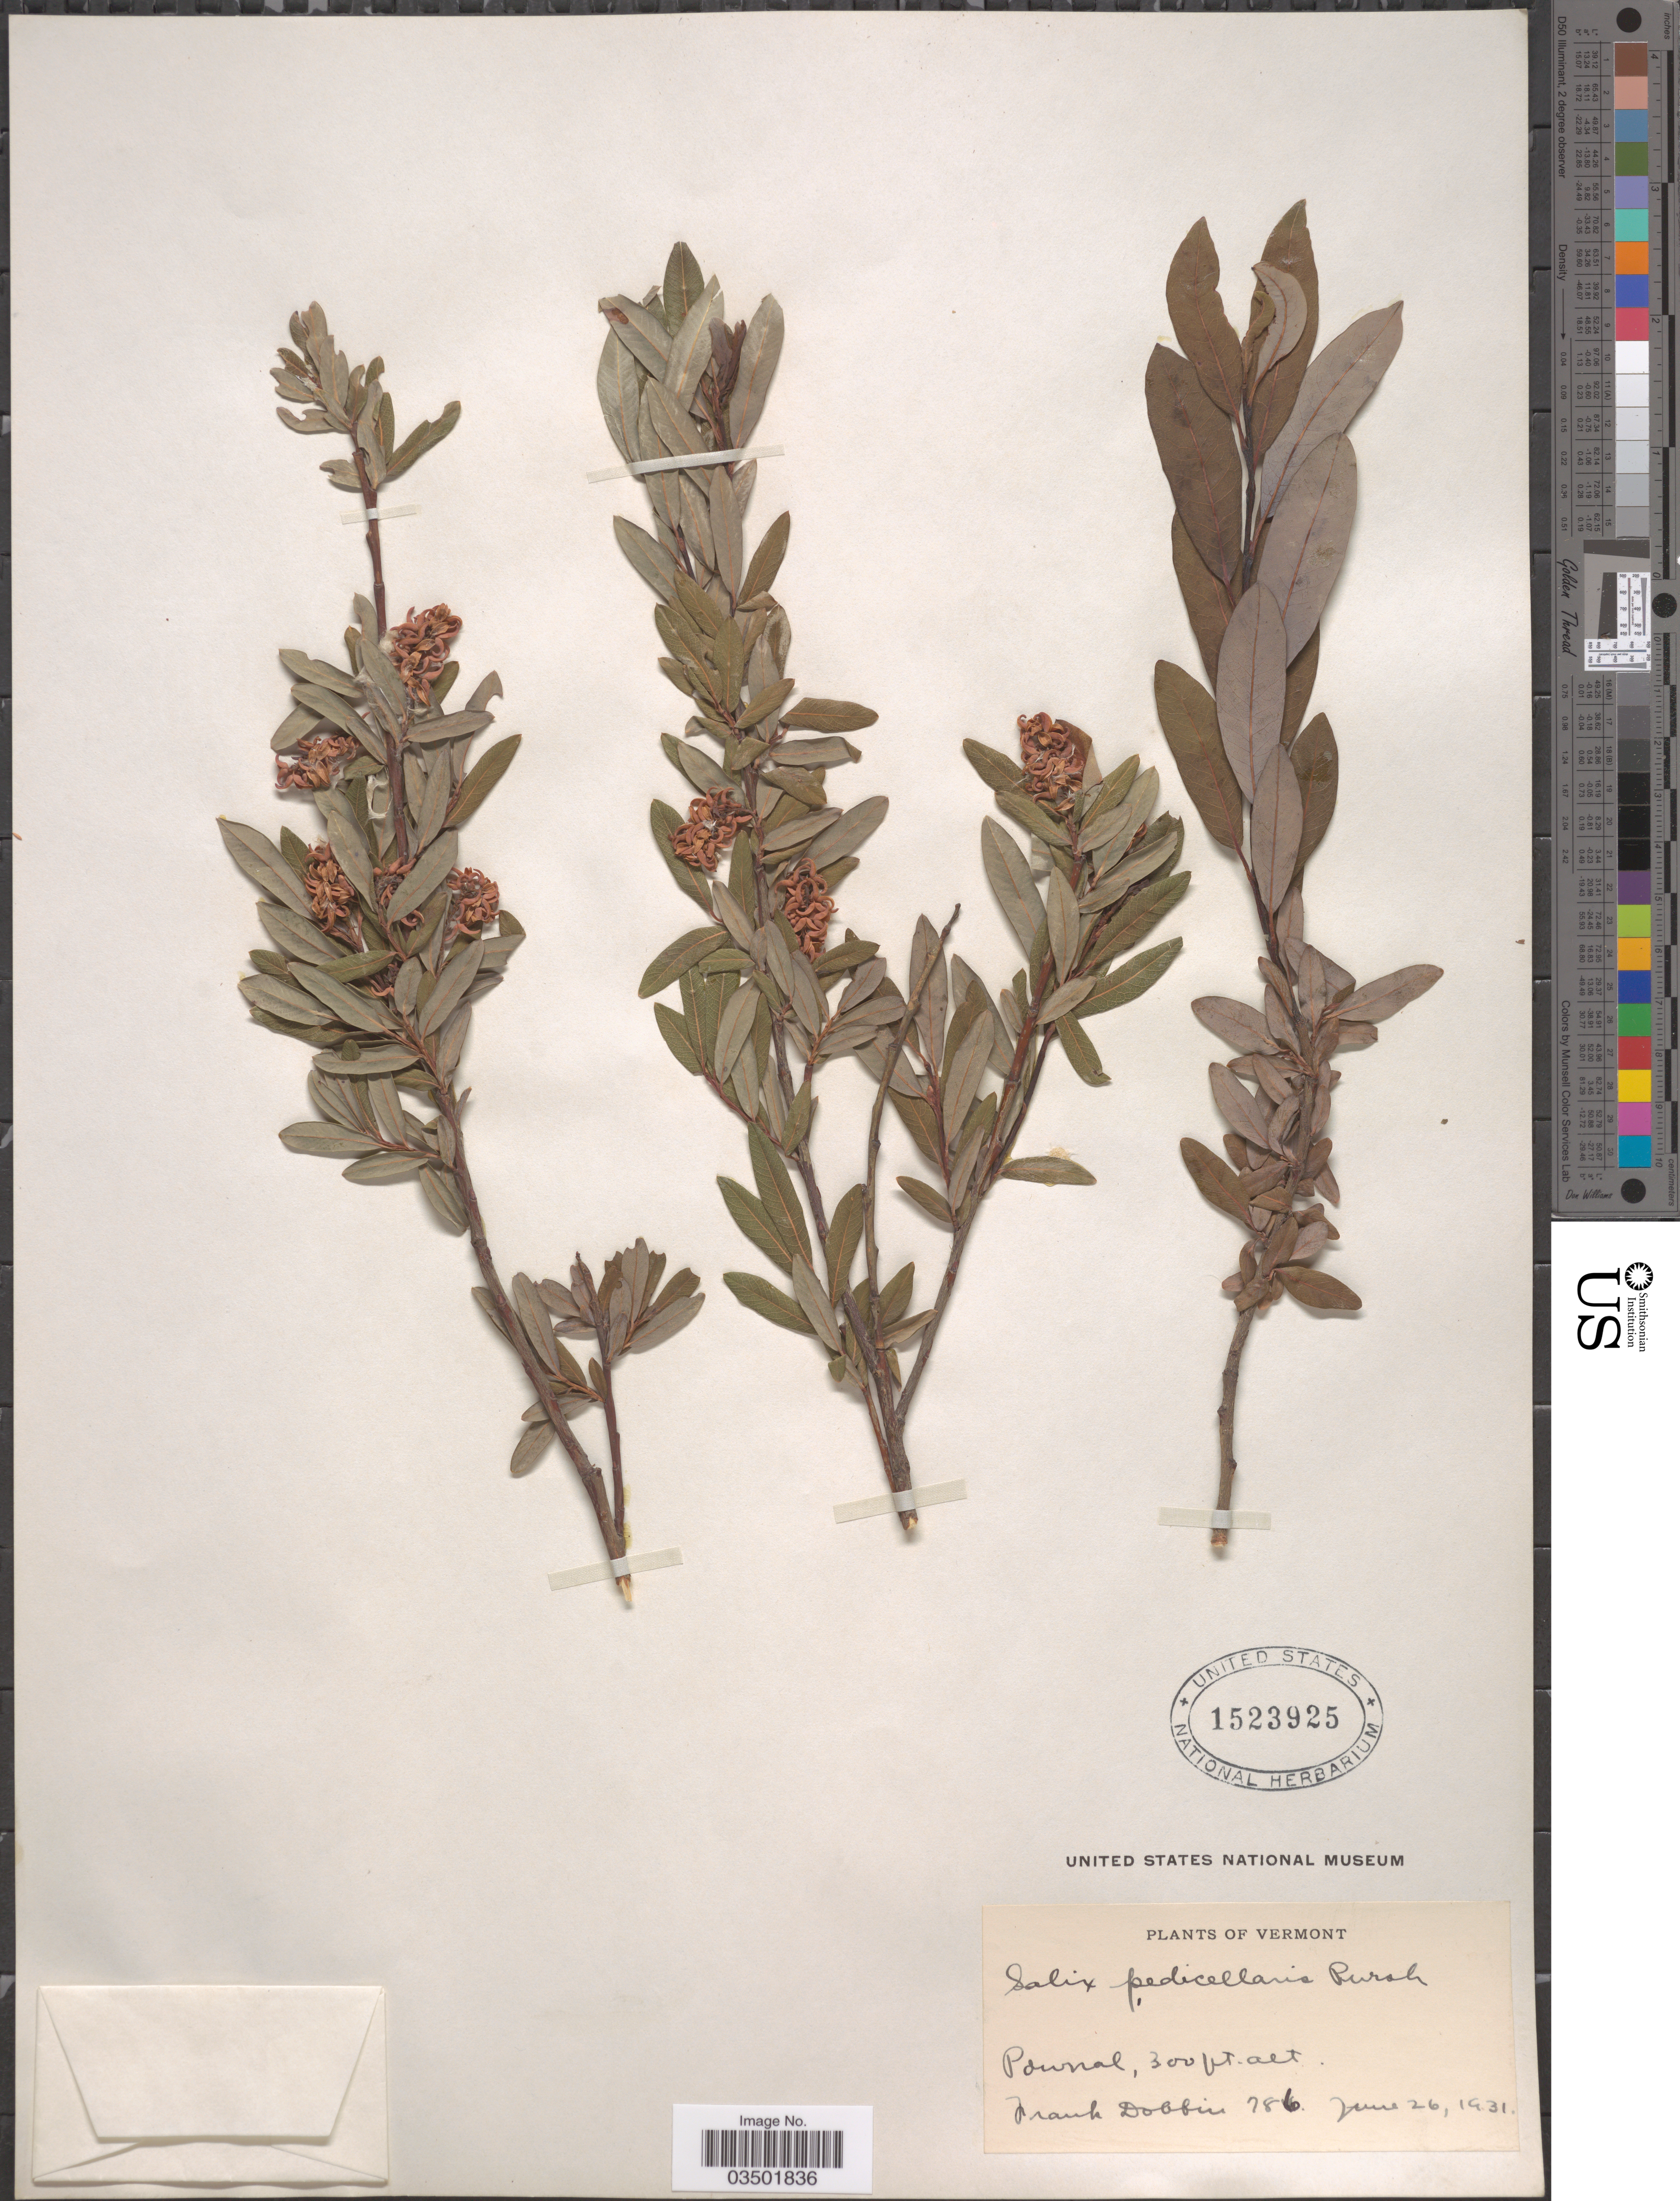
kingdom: Plantae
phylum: Tracheophyta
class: Magnoliopsida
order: Malpighiales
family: Salicaceae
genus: Salix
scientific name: Salix pedicellaris var. hypoglauca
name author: Fernald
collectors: F. Dobbin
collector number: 786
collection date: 1931-06-26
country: United States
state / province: Vermont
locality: Pownal.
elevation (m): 91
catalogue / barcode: US 1523925